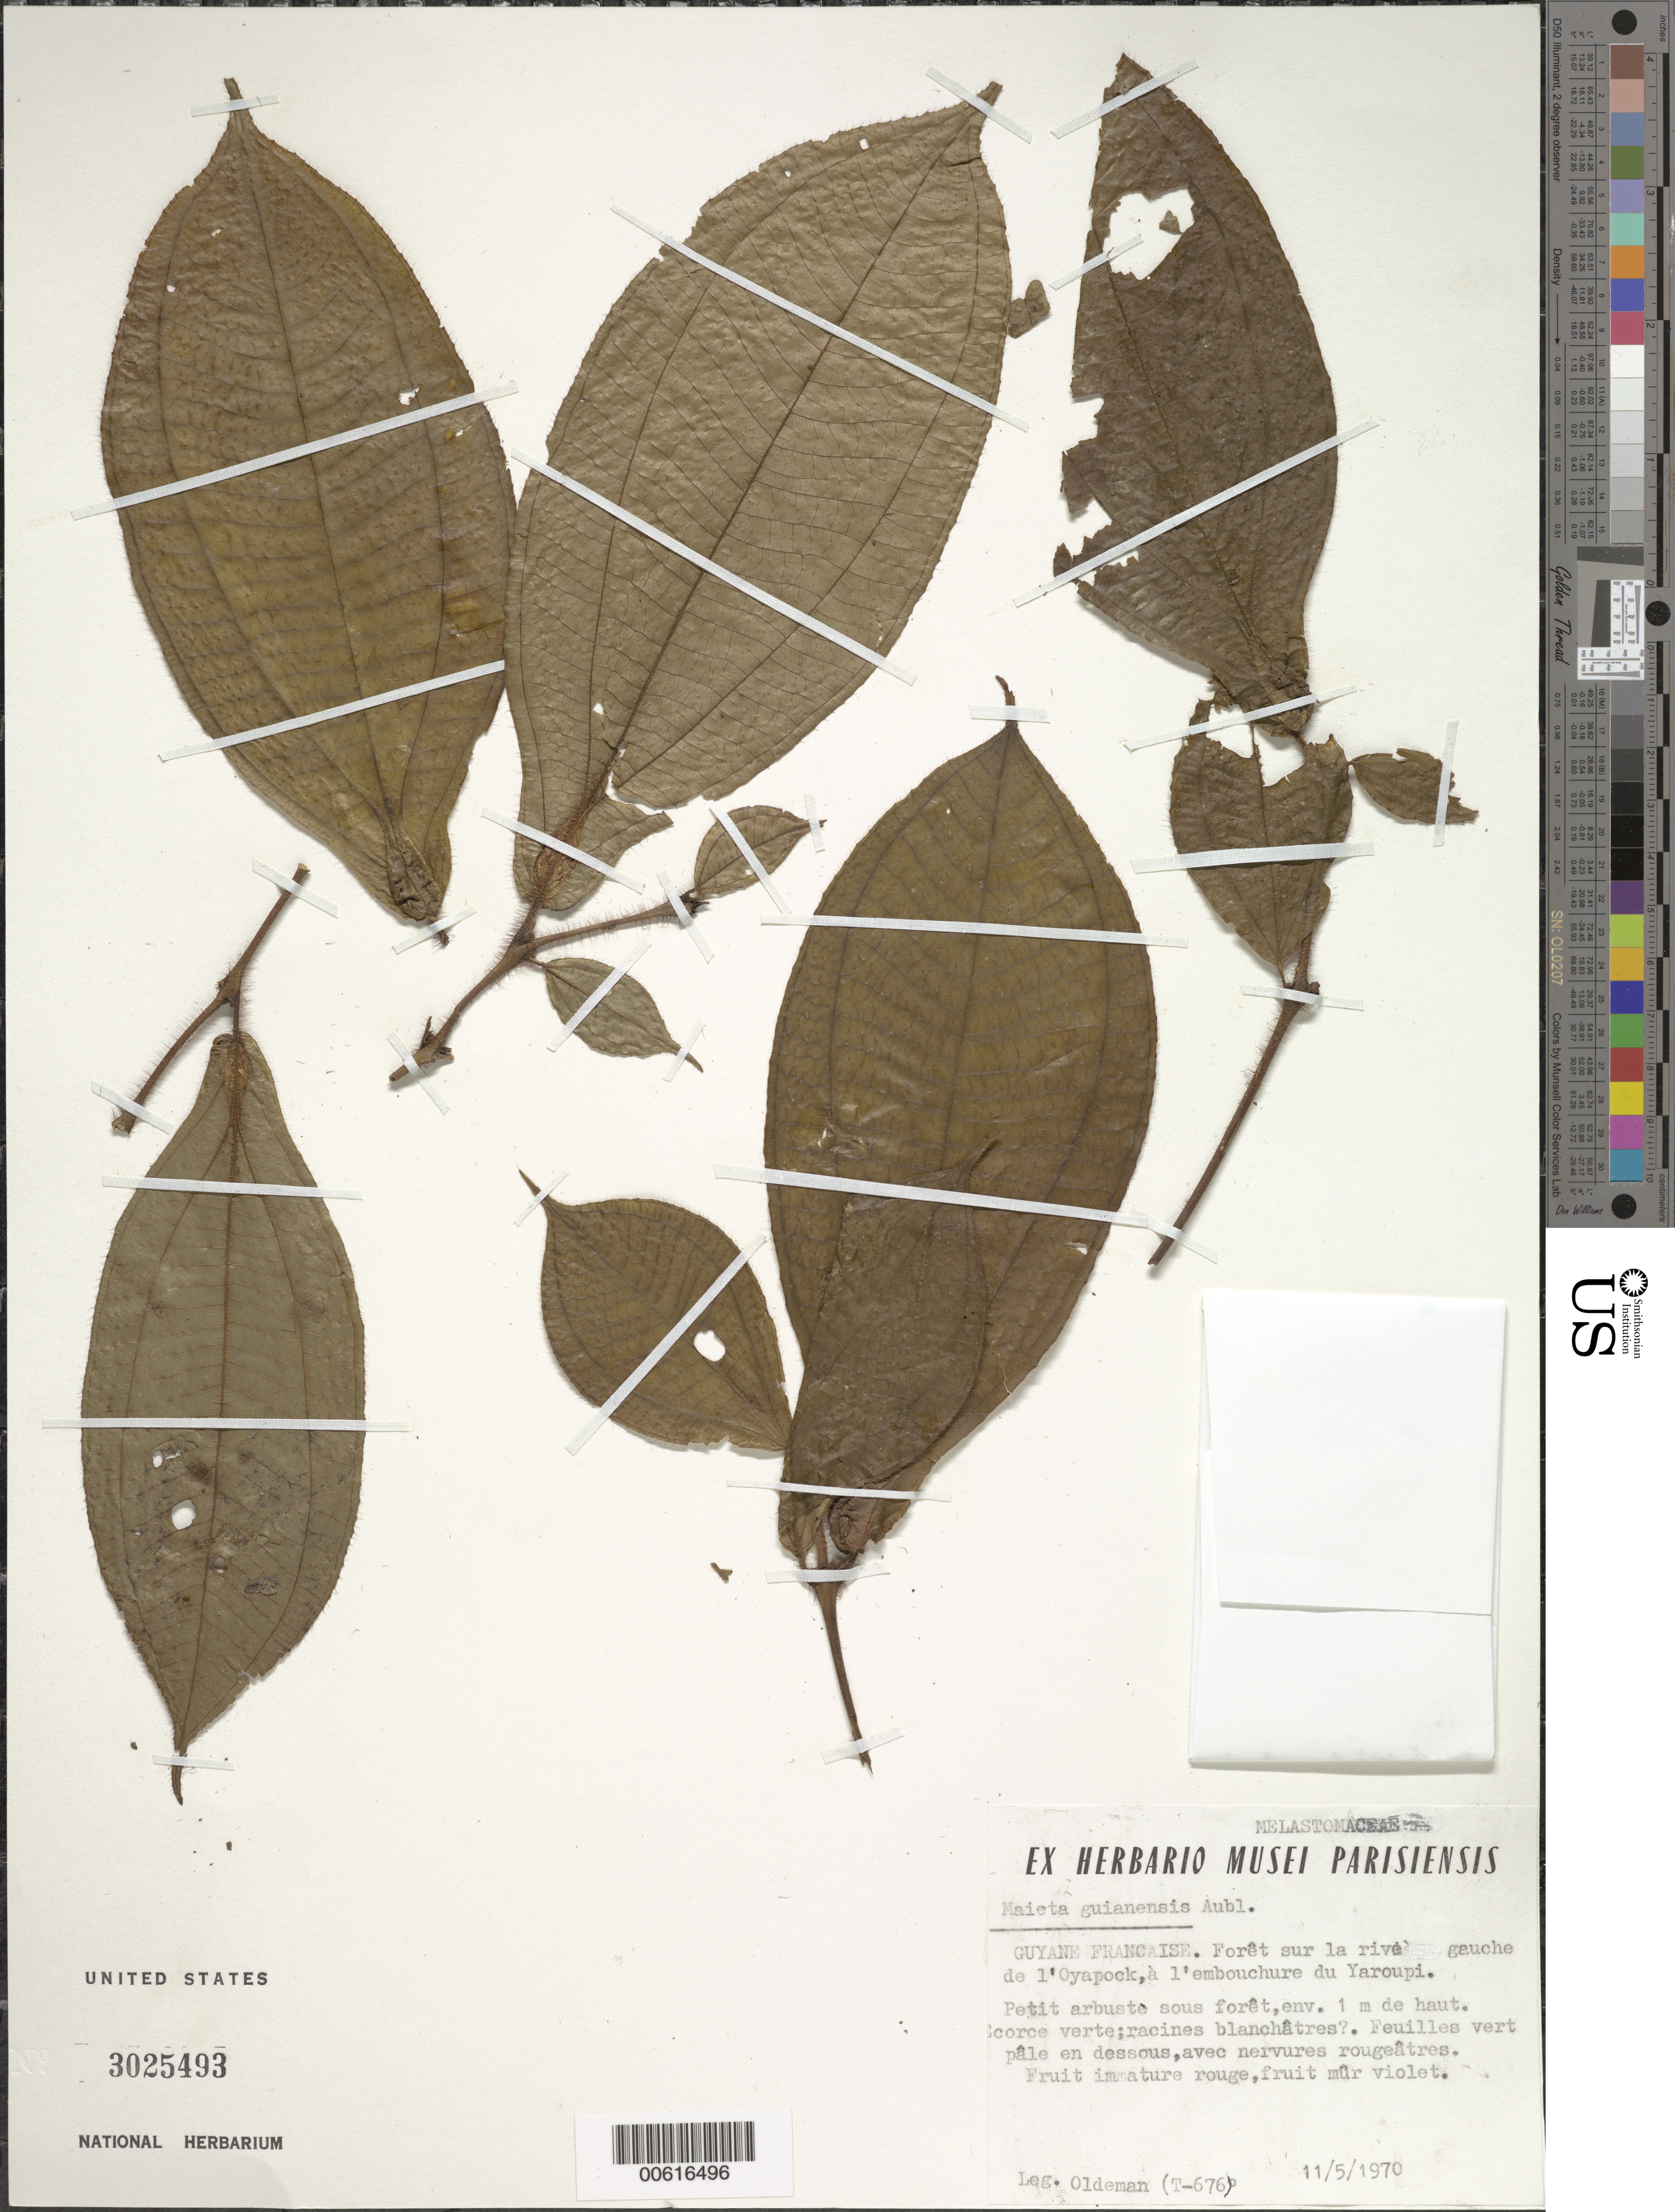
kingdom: Plantae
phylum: Tracheophyta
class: Magnoliopsida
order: Myrtales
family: Melastomataceae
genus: Maieta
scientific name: Maieta guianensis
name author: Aubl.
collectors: R. Oldeman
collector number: T 676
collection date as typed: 11-May-70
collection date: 1970-05-11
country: French Guiana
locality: Oyapock, a l'embouchure du Yaroupi, rive gauche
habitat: Foret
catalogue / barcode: US 3025493